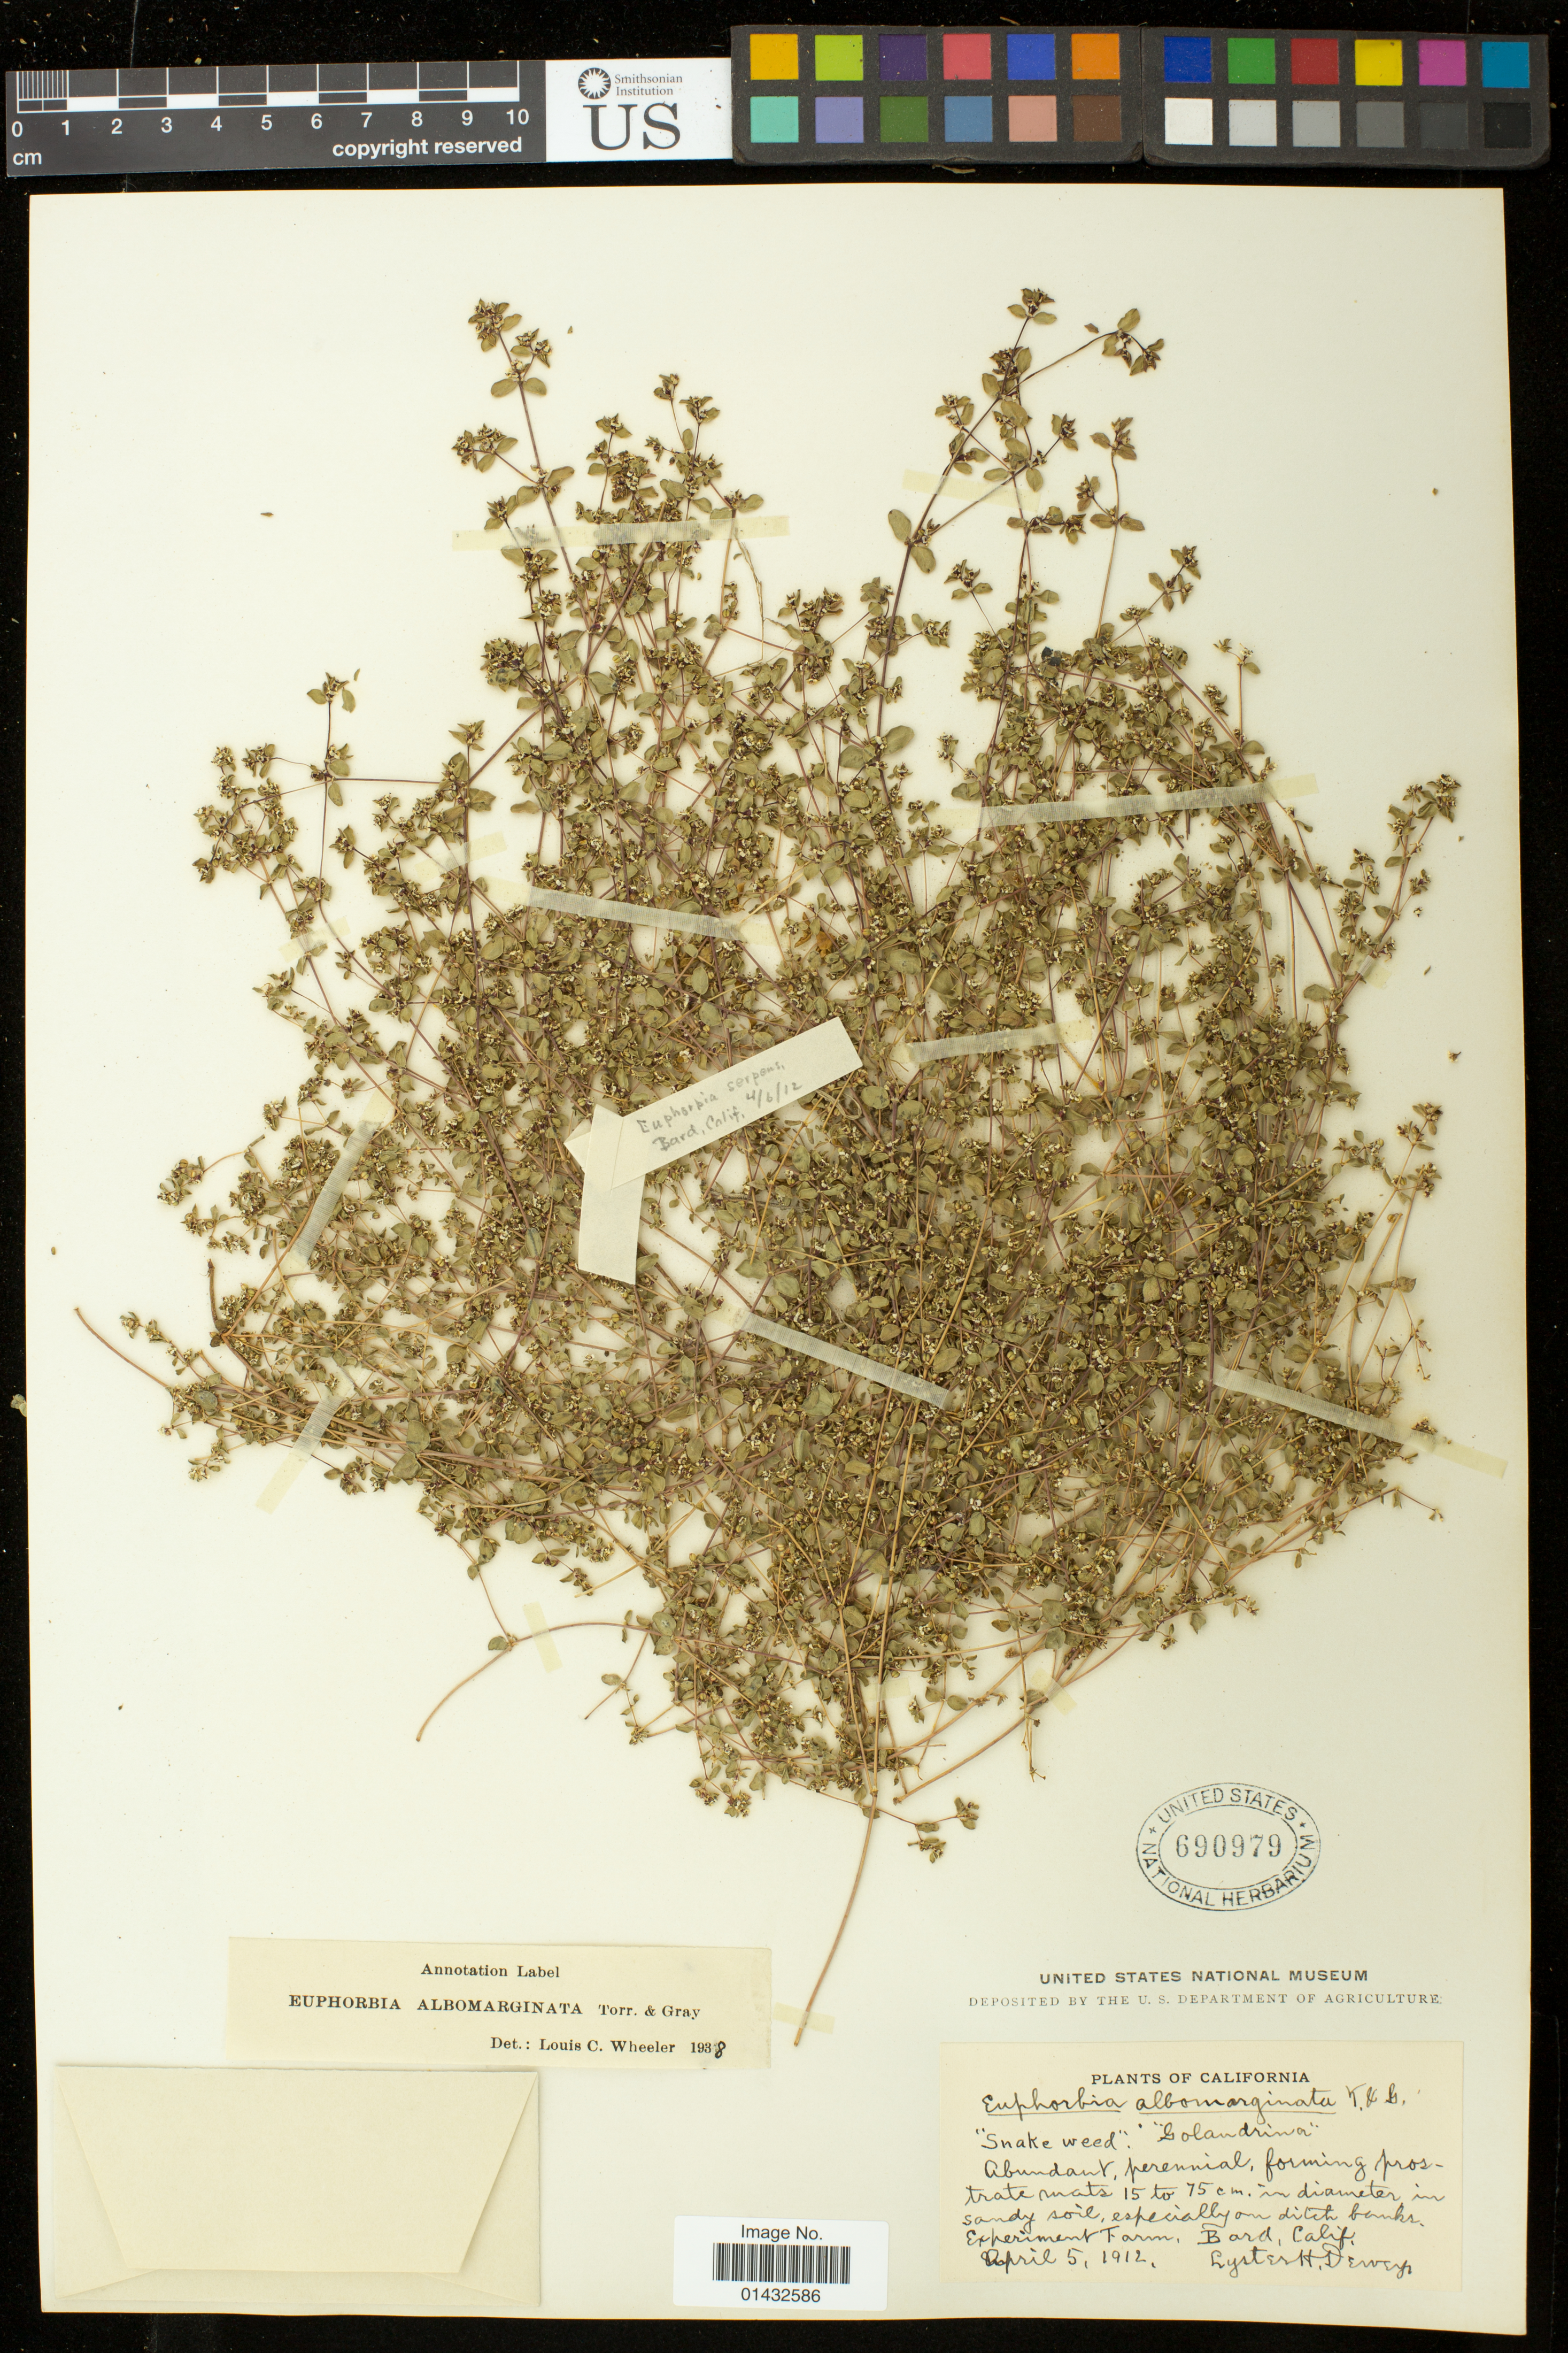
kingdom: Plantae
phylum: Tracheophyta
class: Magnoliopsida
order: Malpighiales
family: Euphorbiaceae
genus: Euphorbia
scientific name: Euphorbia albomarginata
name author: Torr. & A. Gray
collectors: L. H. Dewey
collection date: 1912-04-05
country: United States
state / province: California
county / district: Imperial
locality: Experiment Farm, Bard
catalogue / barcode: US 690979